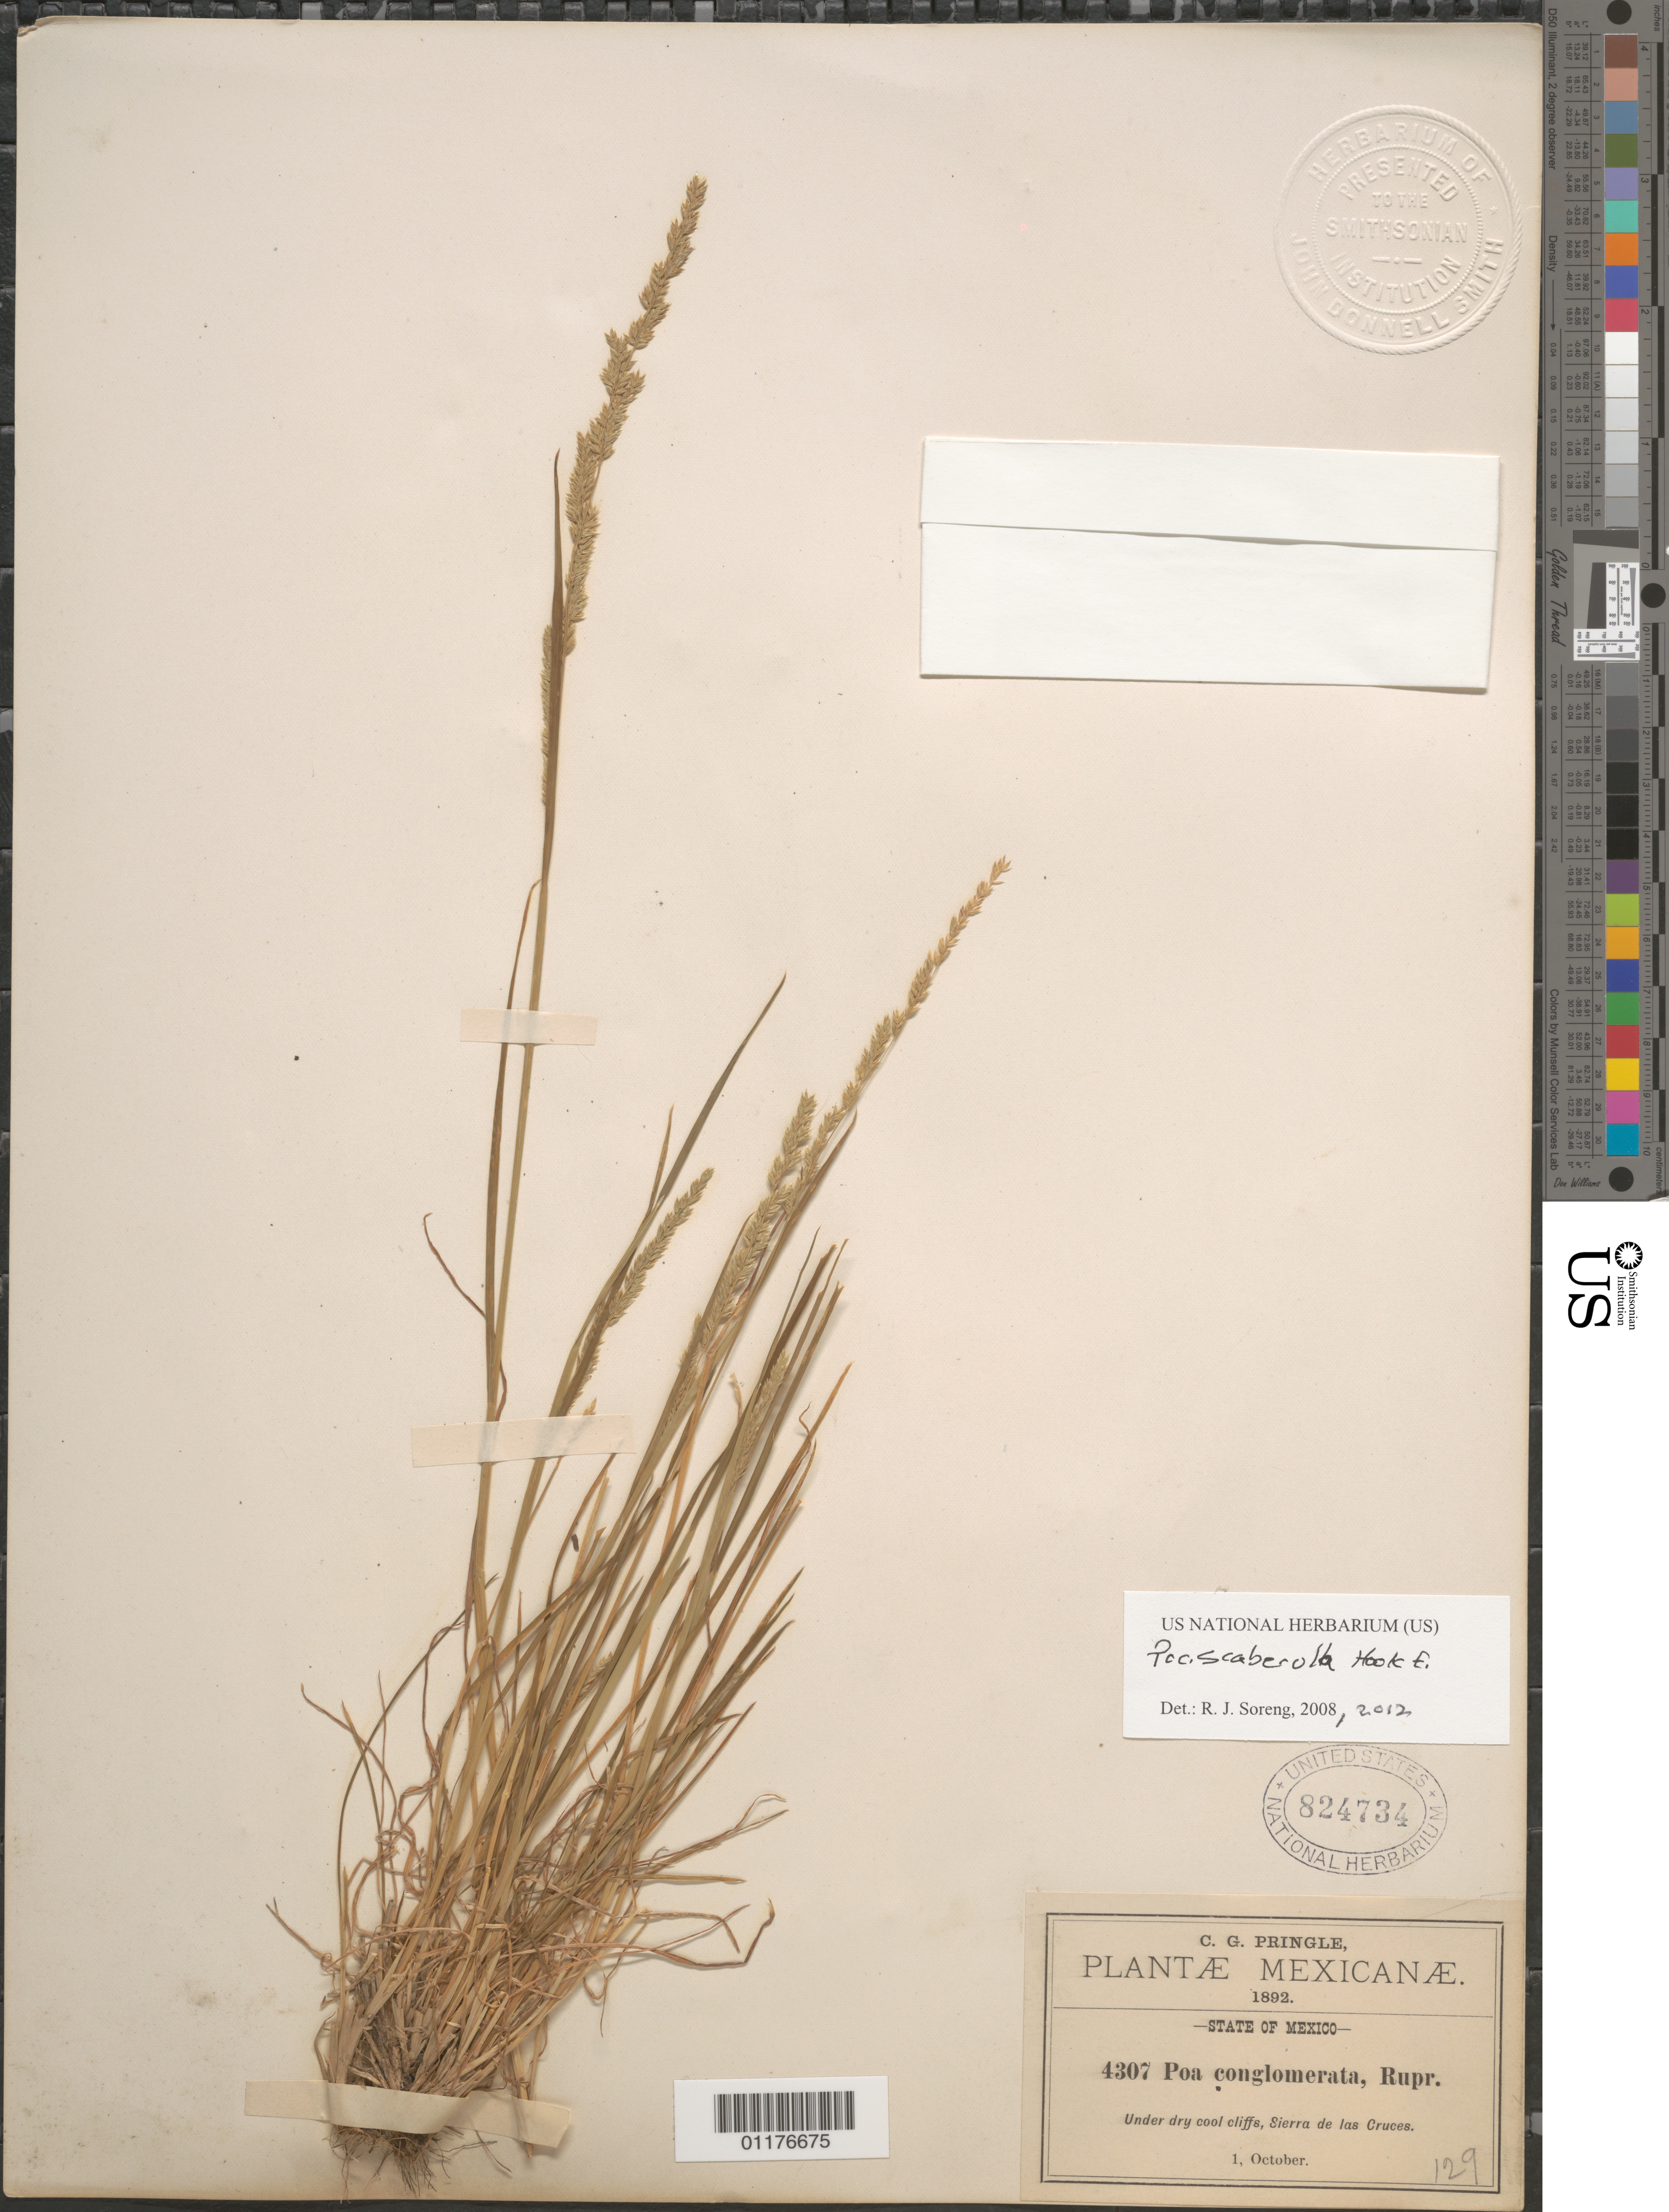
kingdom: Plantae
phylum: Tracheophyta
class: Liliopsida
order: Poales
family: Poaceae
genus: Poa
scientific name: Poa scaberula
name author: Hook. f.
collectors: C. G. Pringle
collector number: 437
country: Mexico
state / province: México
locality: Sierra de las Cruces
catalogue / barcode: US 824734